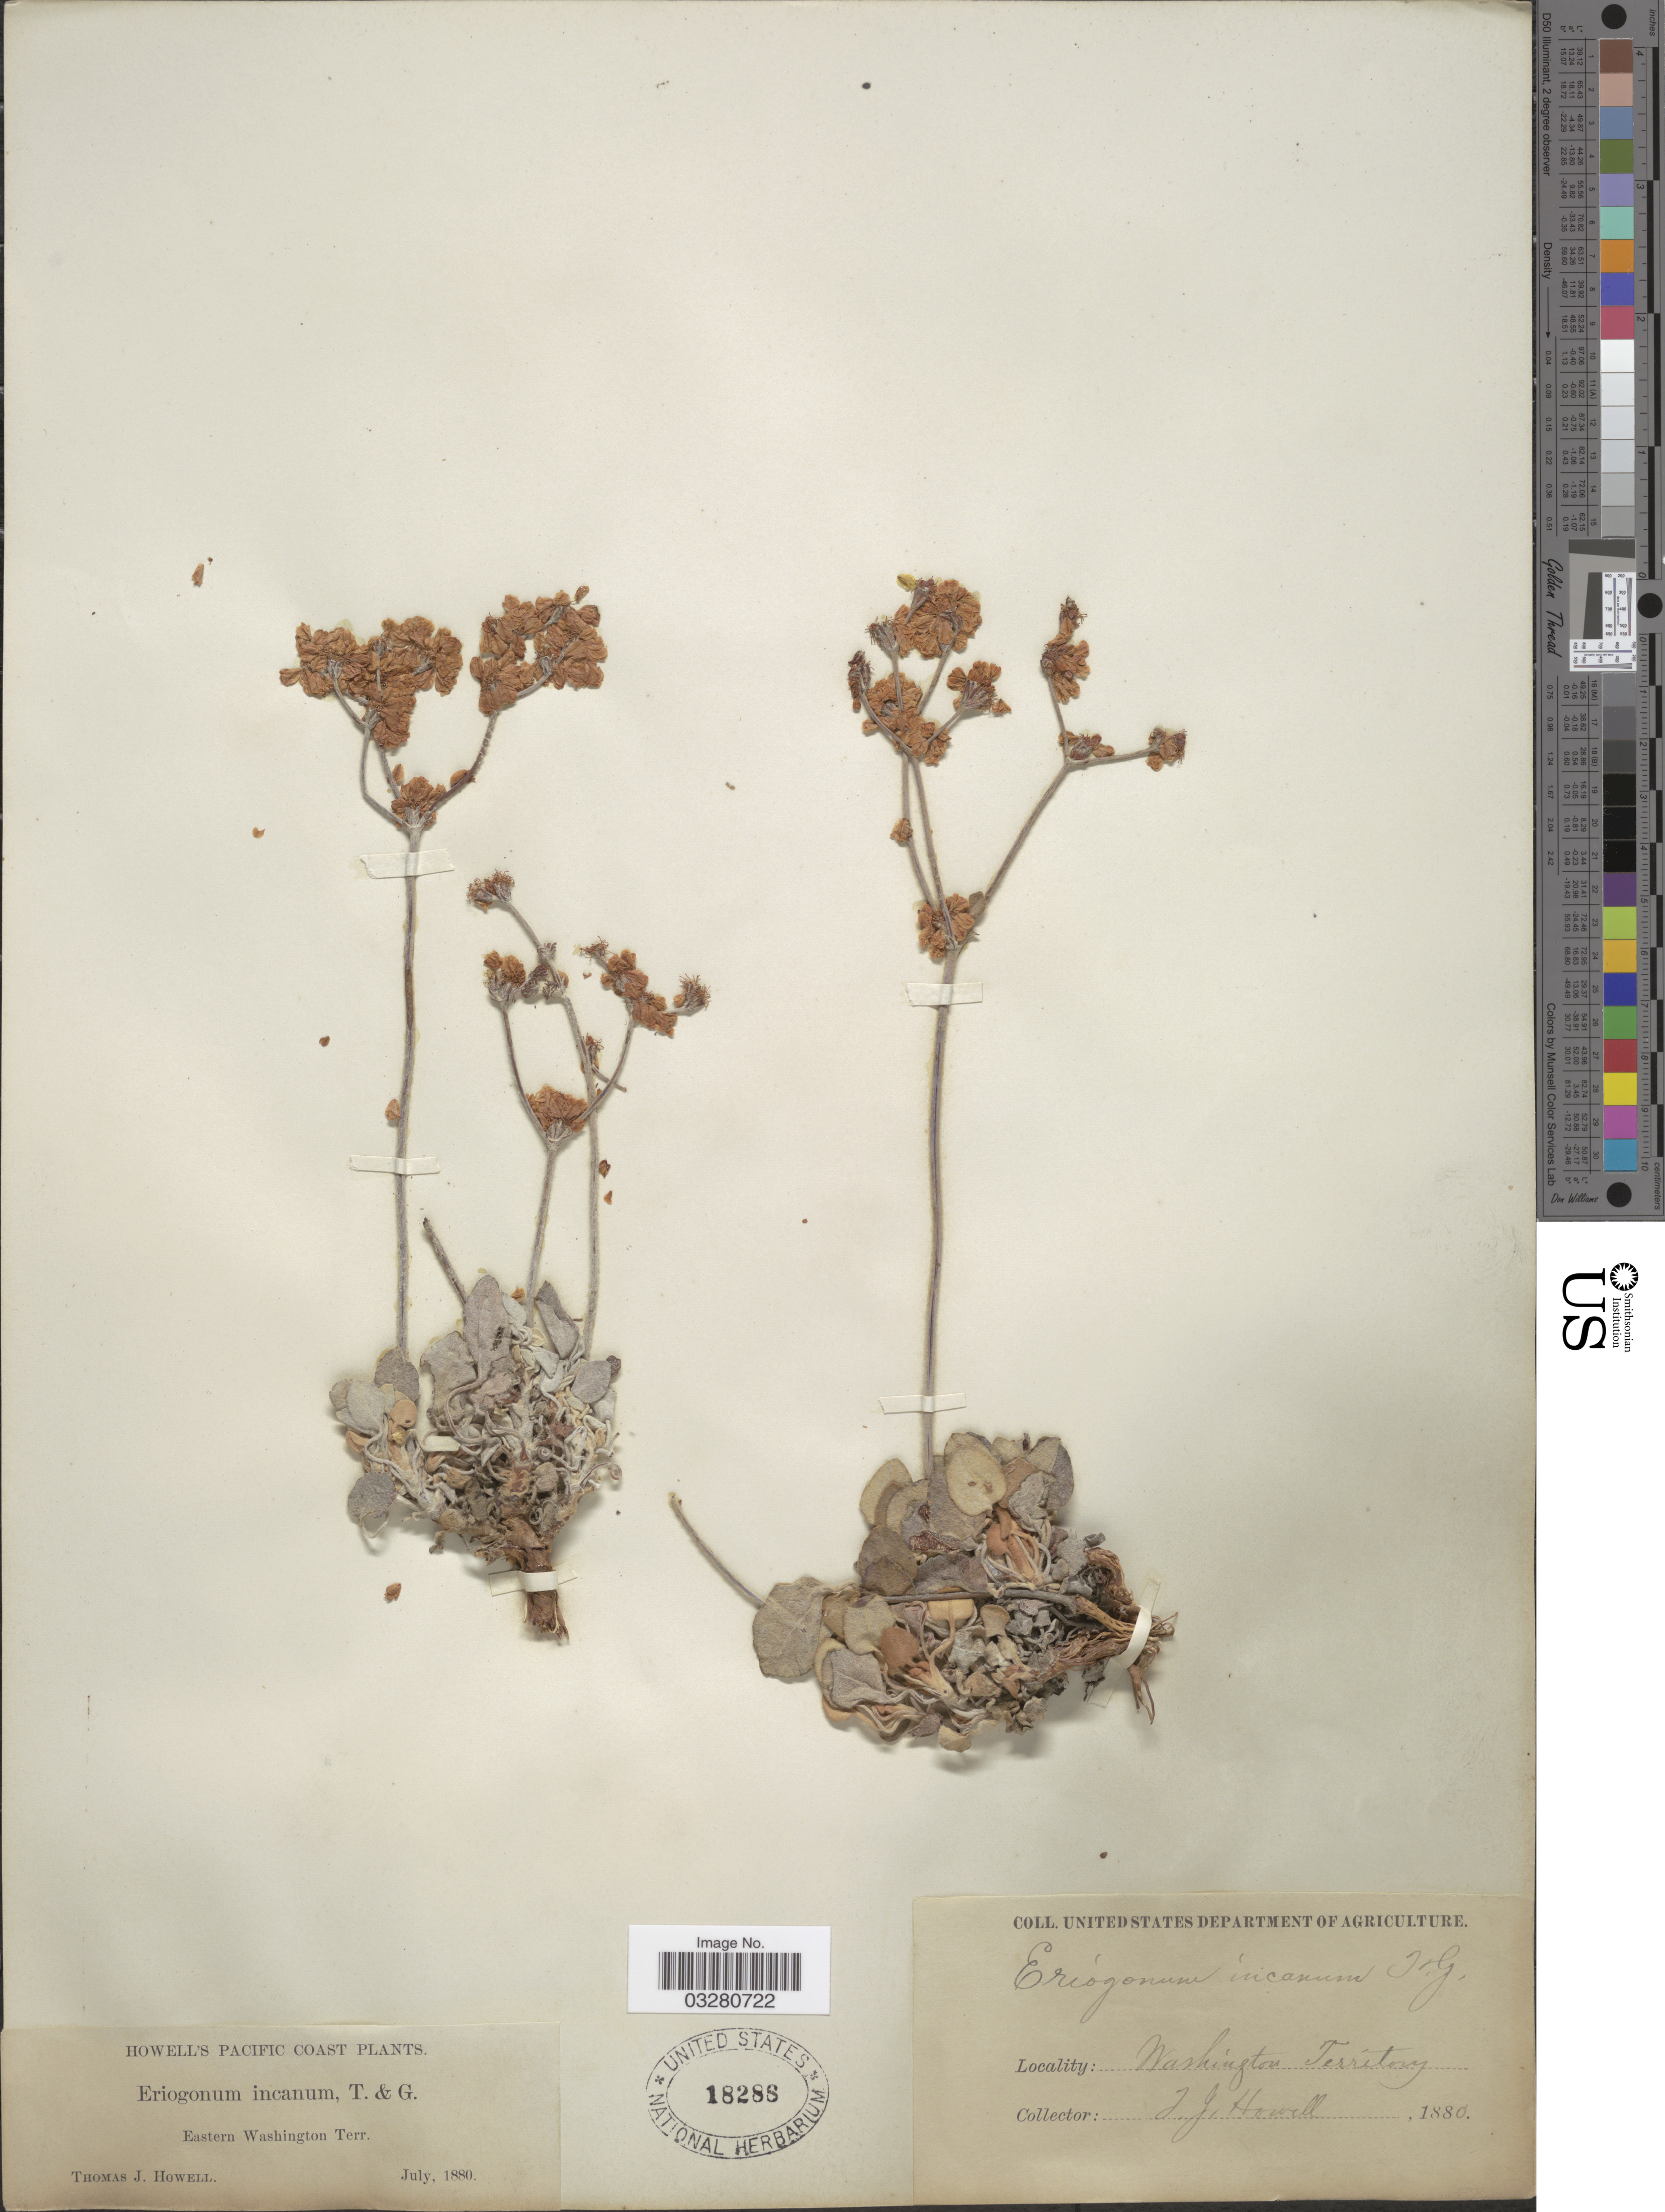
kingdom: Plantae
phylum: Tracheophyta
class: Magnoliopsida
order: Caryophyllales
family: Polygonaceae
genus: Eriogonum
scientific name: Eriogonum strictum subsp. proliferum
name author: (Torr. & A. Gray) S. Stokes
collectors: T. J. Howell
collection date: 1880-07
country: United States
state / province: Washington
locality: Pacific Coast. Eastern Washington Territory.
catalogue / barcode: US 18288